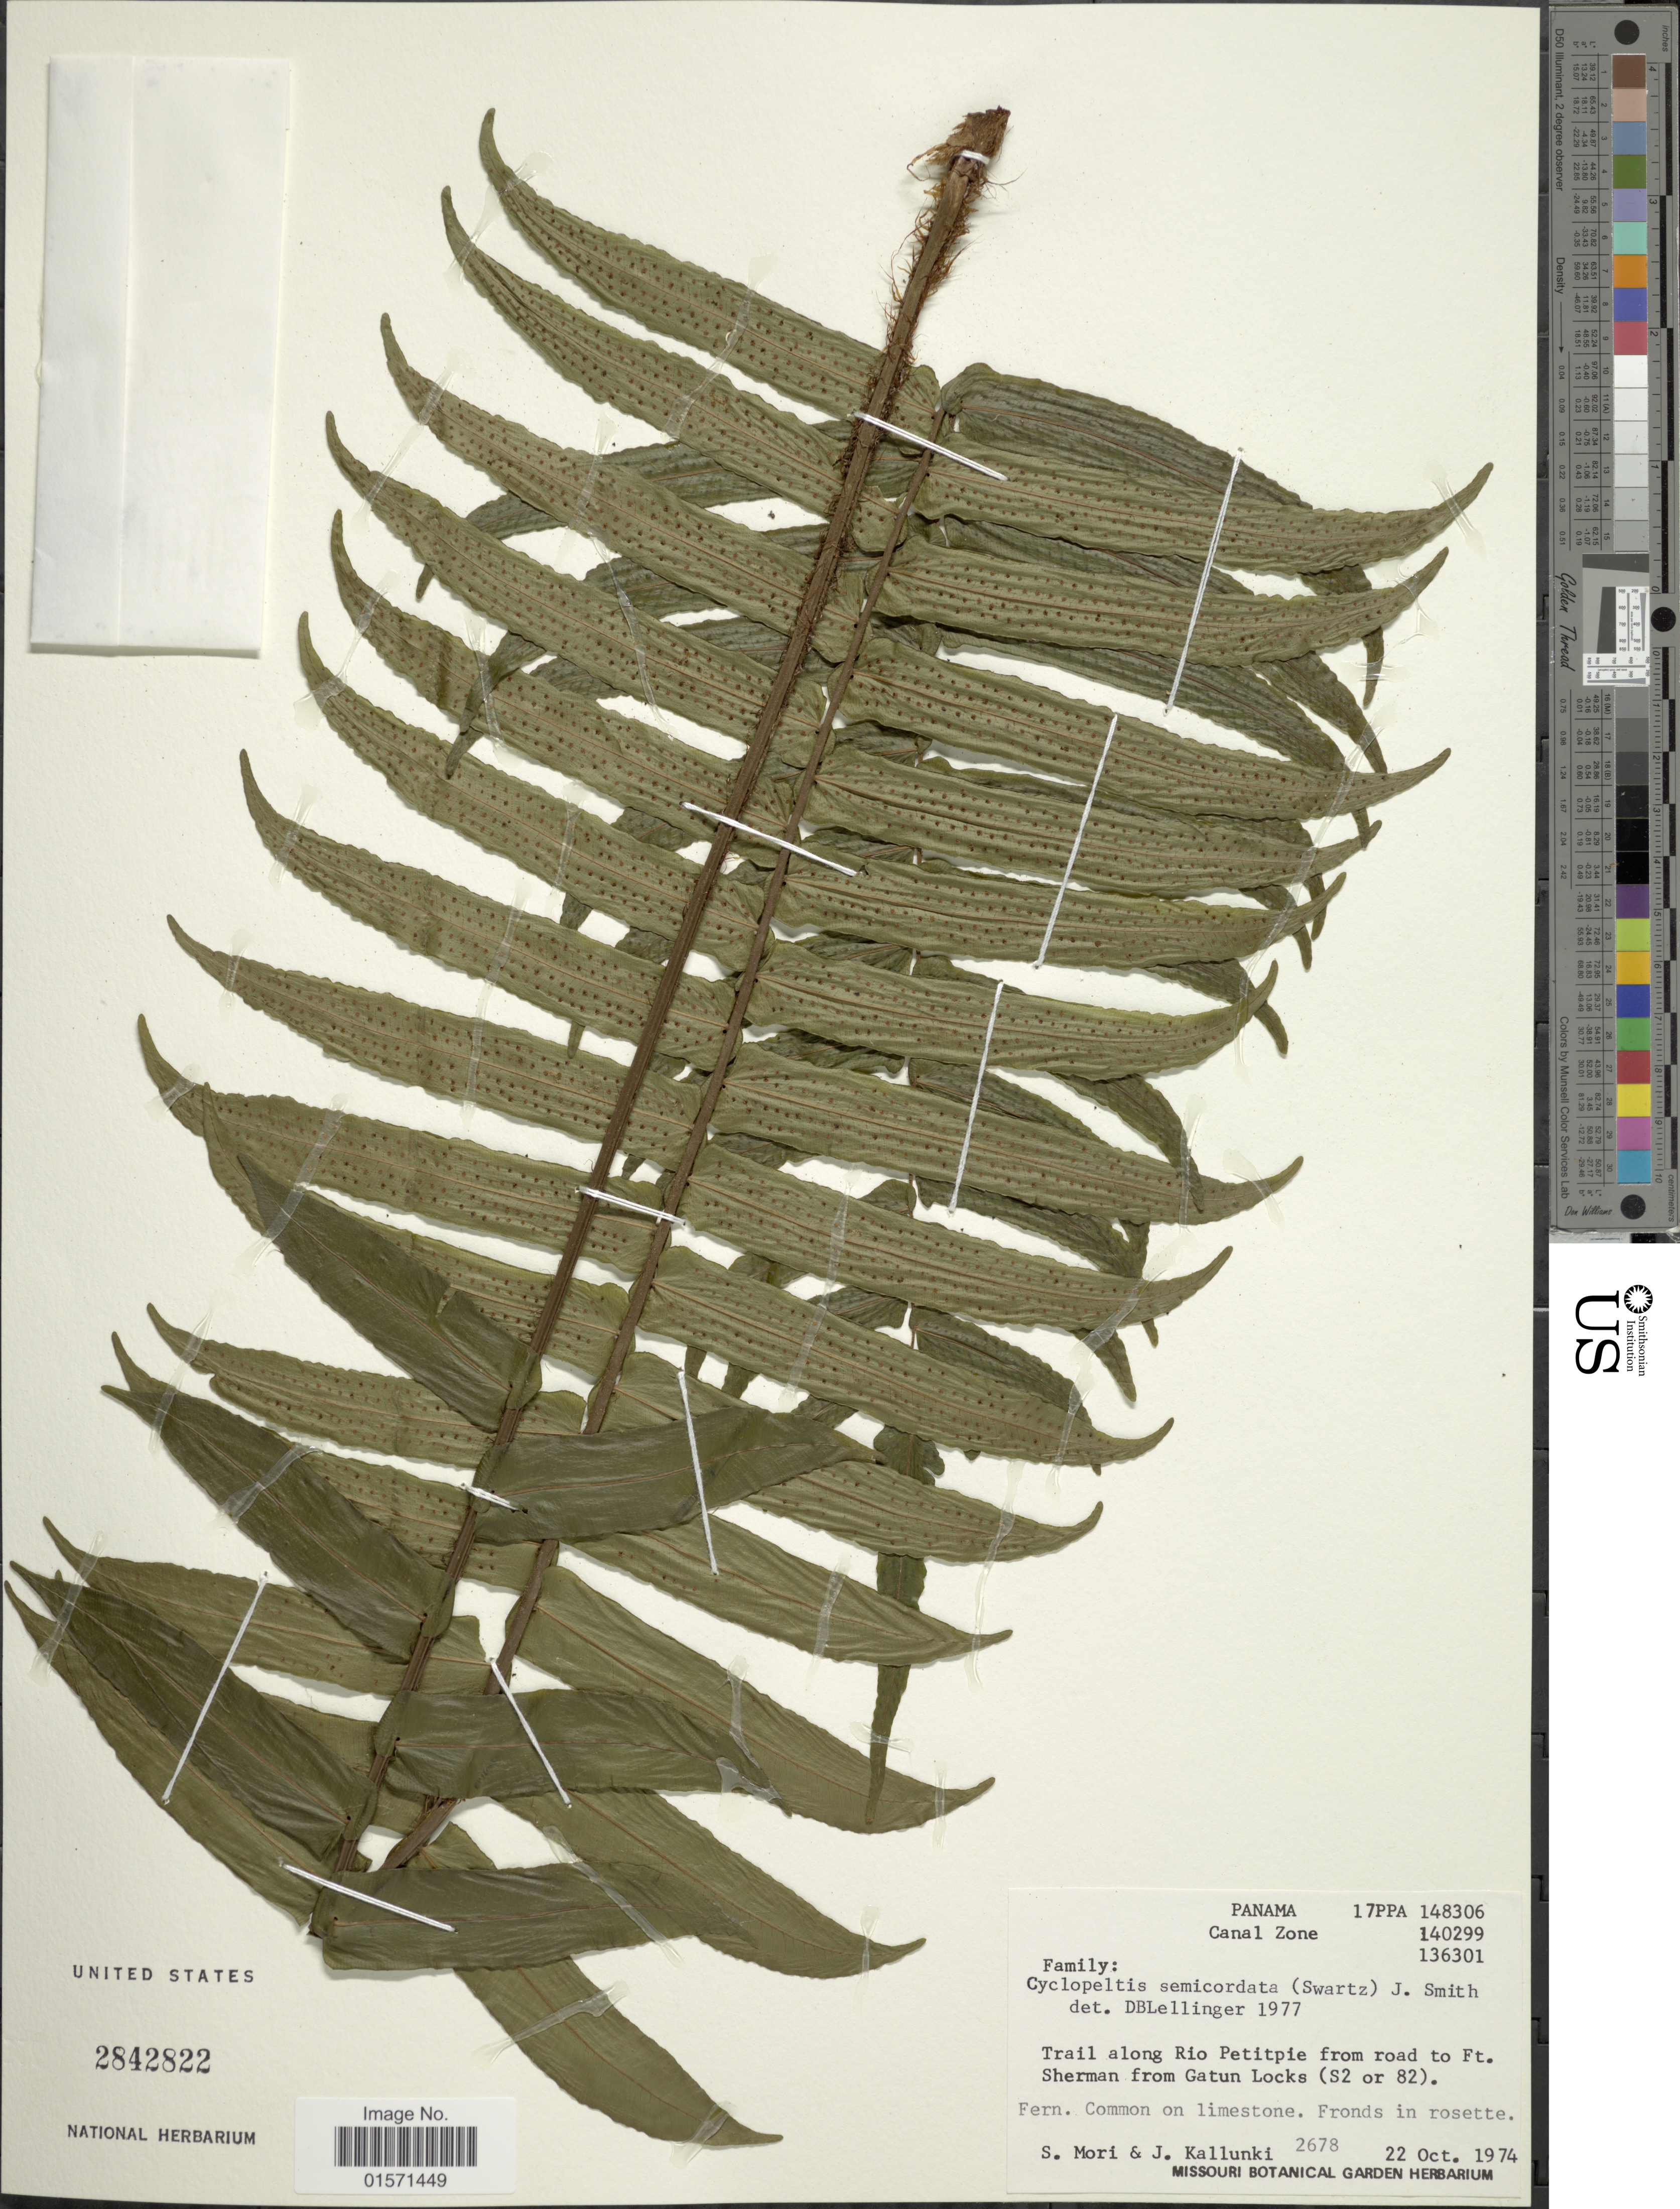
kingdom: Plantae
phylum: Tracheophyta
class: Polypodiopsida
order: Polypodiales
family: Lomariopsidaceae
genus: Cyclopeltis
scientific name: Cyclopeltis semicordata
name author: (Sw.) J. Sm.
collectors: S. Mori & J. Kallunki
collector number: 2678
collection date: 1974-10-22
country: Panama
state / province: Colón / Panamá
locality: Canal Zone. Trail along Rio Petitpie from road to Ft. Sherman from Gatum Locks (S2 or 82)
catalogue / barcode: US 2842822